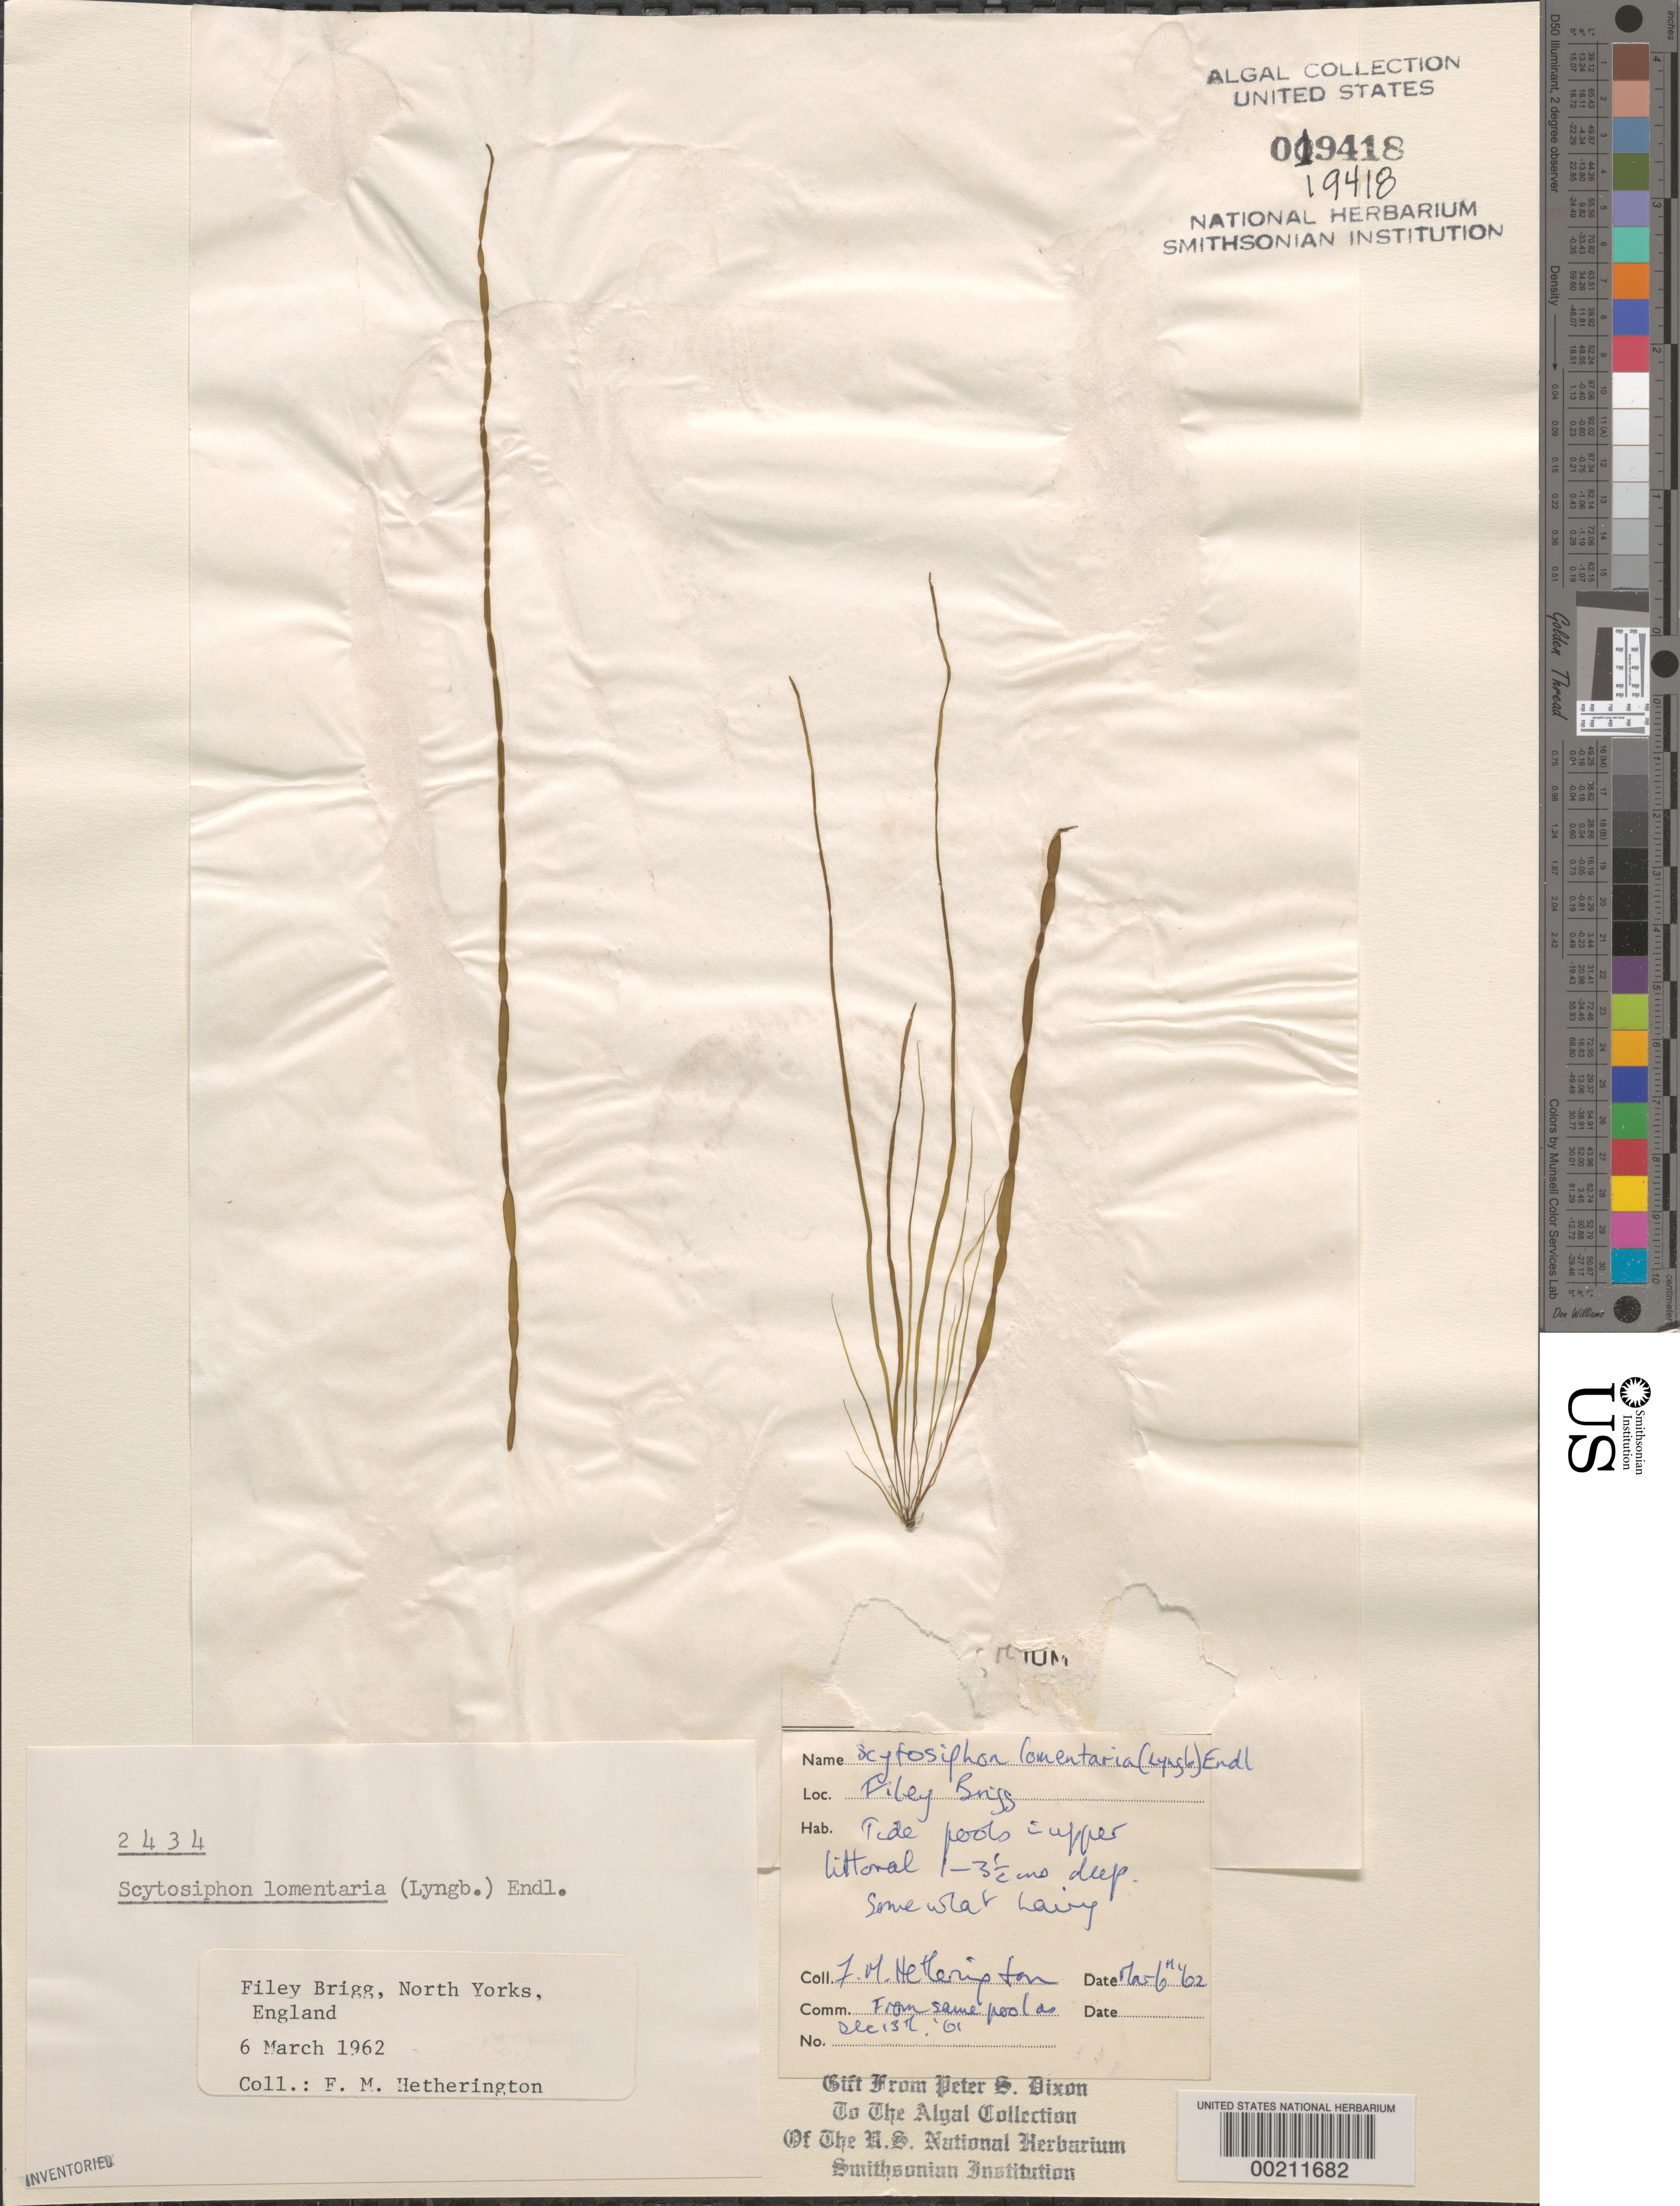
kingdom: Chromista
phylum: Ochrophyta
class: Phaeophyceae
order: Scytosiphonales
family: Scytosiphonaceae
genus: Scytosiphon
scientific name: Scytosiphon lomentaria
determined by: Dixon, P. S.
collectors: F. Hetherington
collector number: PSD 2434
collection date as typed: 06 Mar 1962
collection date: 1962-03-06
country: United Kingdom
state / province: England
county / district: North Yorkshire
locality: Filey Brigg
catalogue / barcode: US 19418